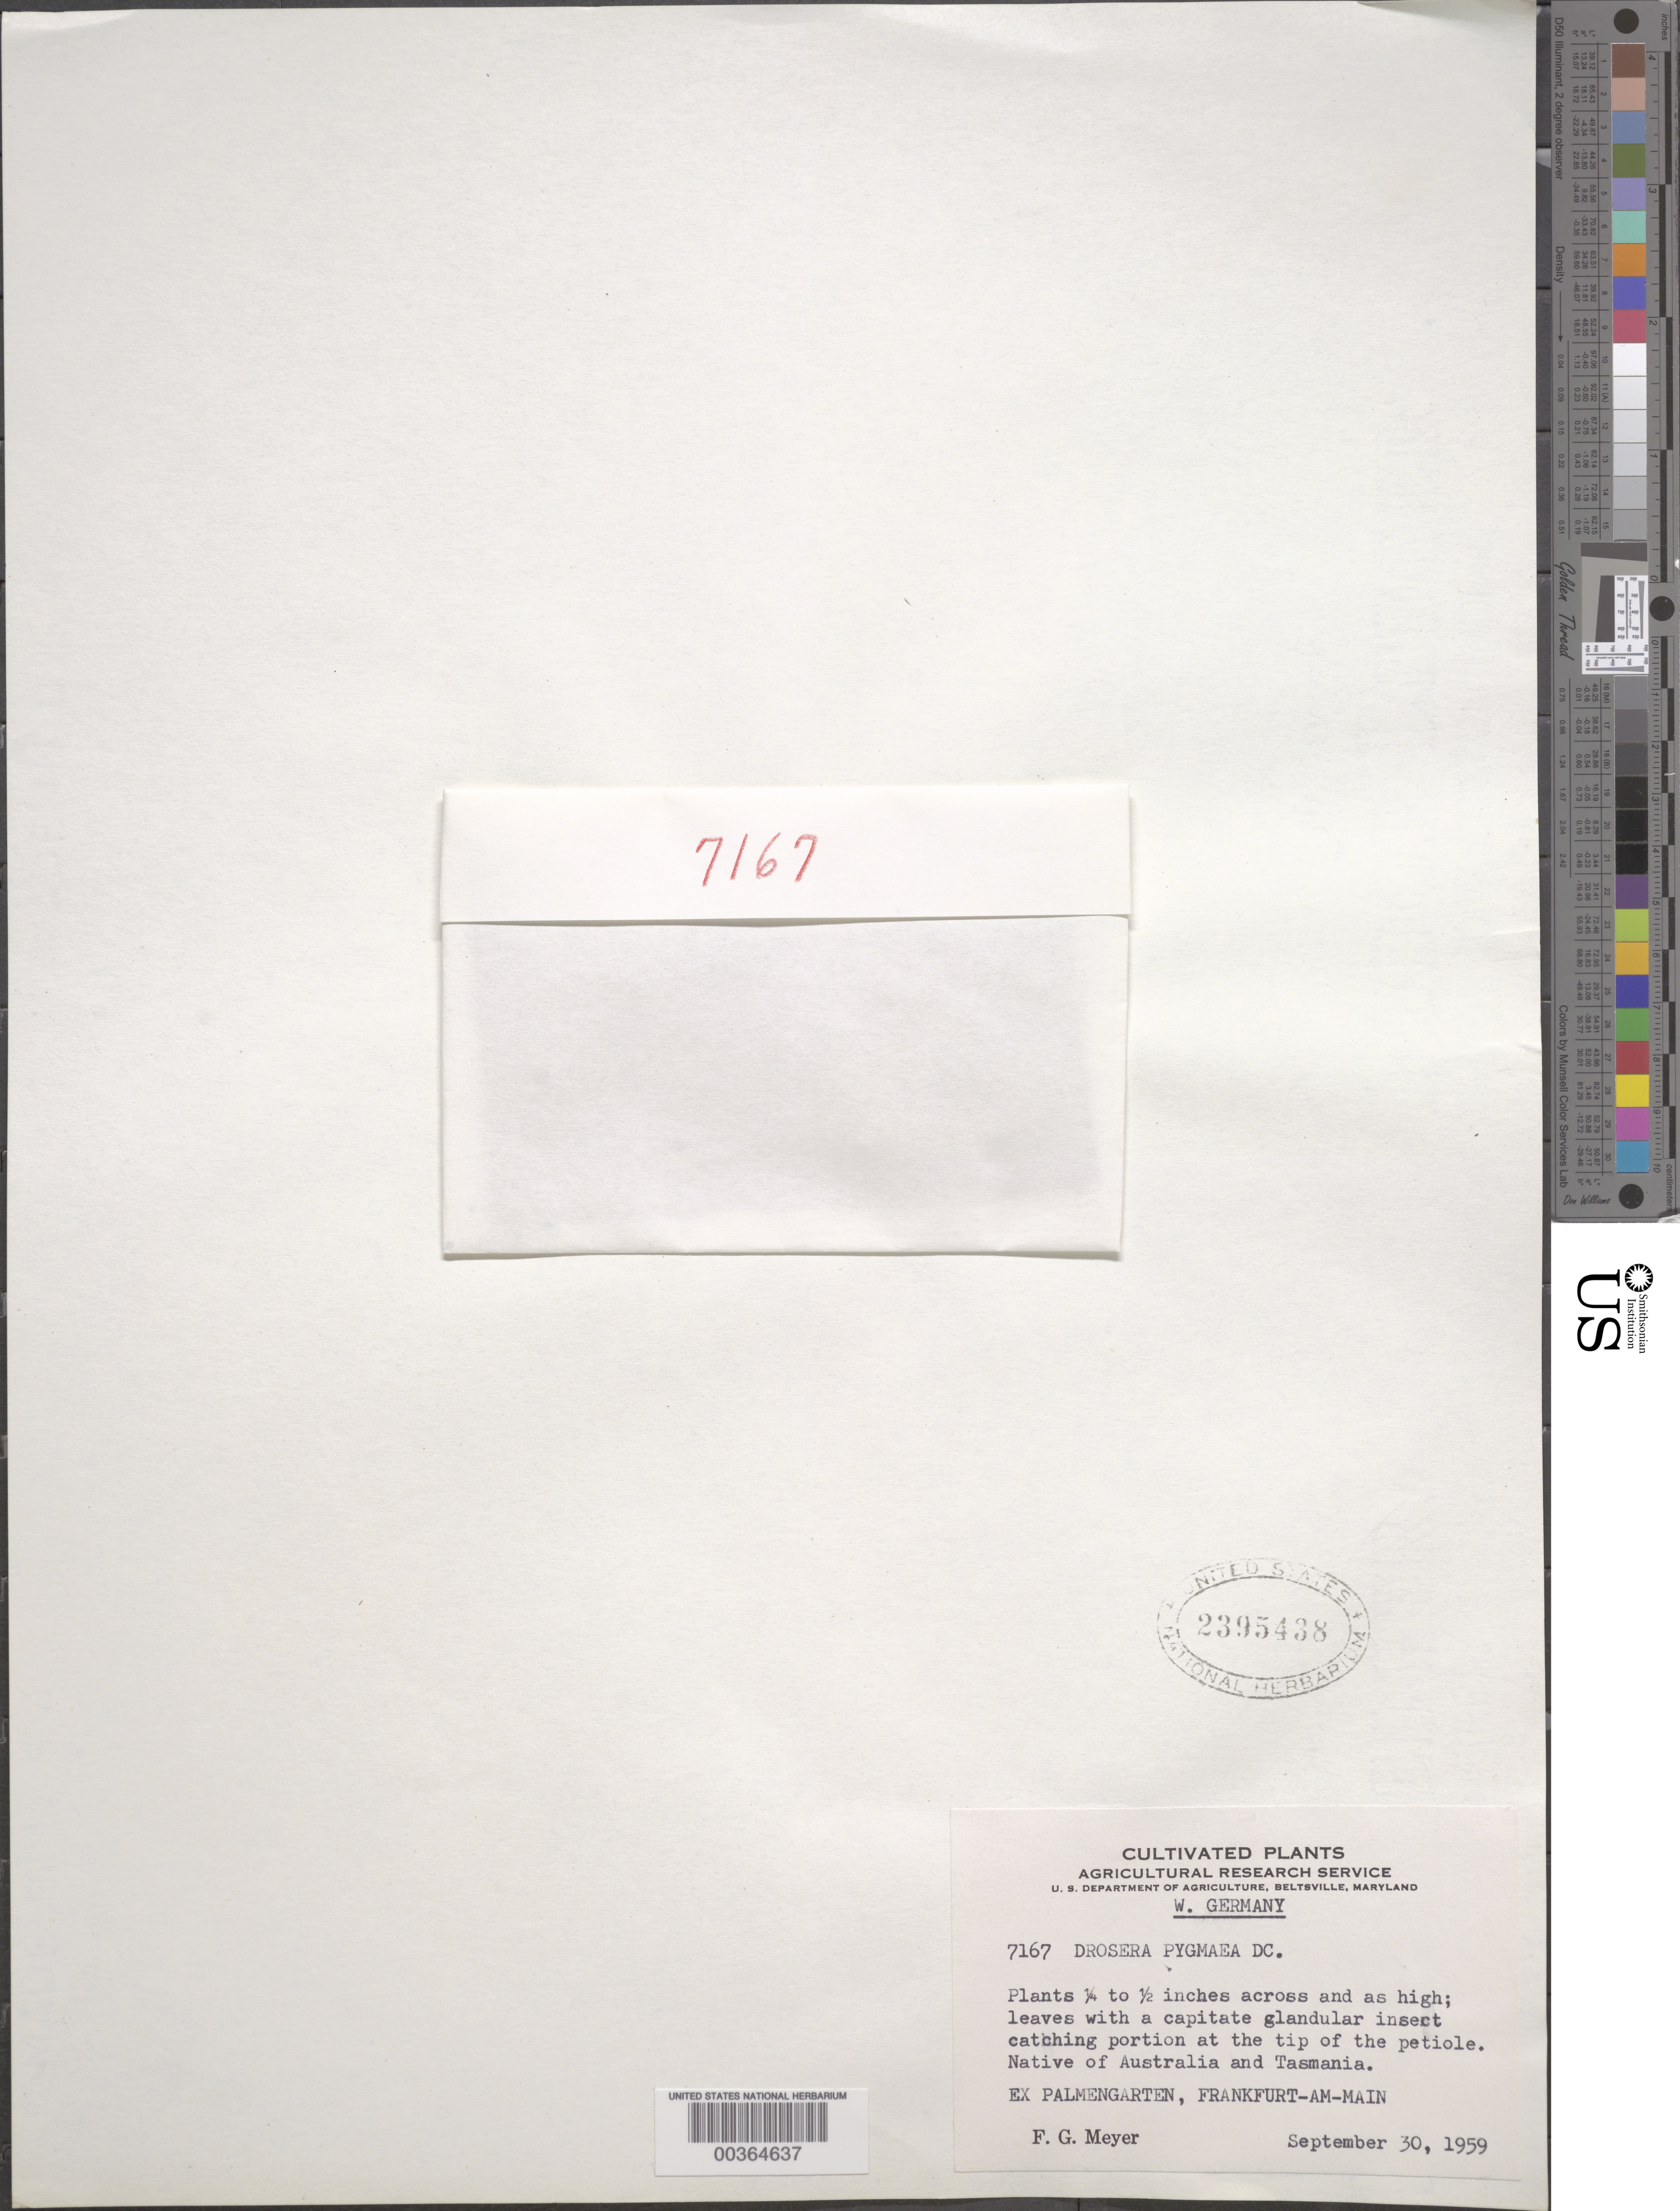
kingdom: Plantae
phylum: Tracheophyta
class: Magnoliopsida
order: Caryophyllales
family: Droseraceae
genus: Drosera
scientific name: Drosera pygmaea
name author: DC.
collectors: Wilkes Explor. Exped.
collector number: F.G. Meyer 7167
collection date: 1838/1842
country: Australia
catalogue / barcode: US 2395438